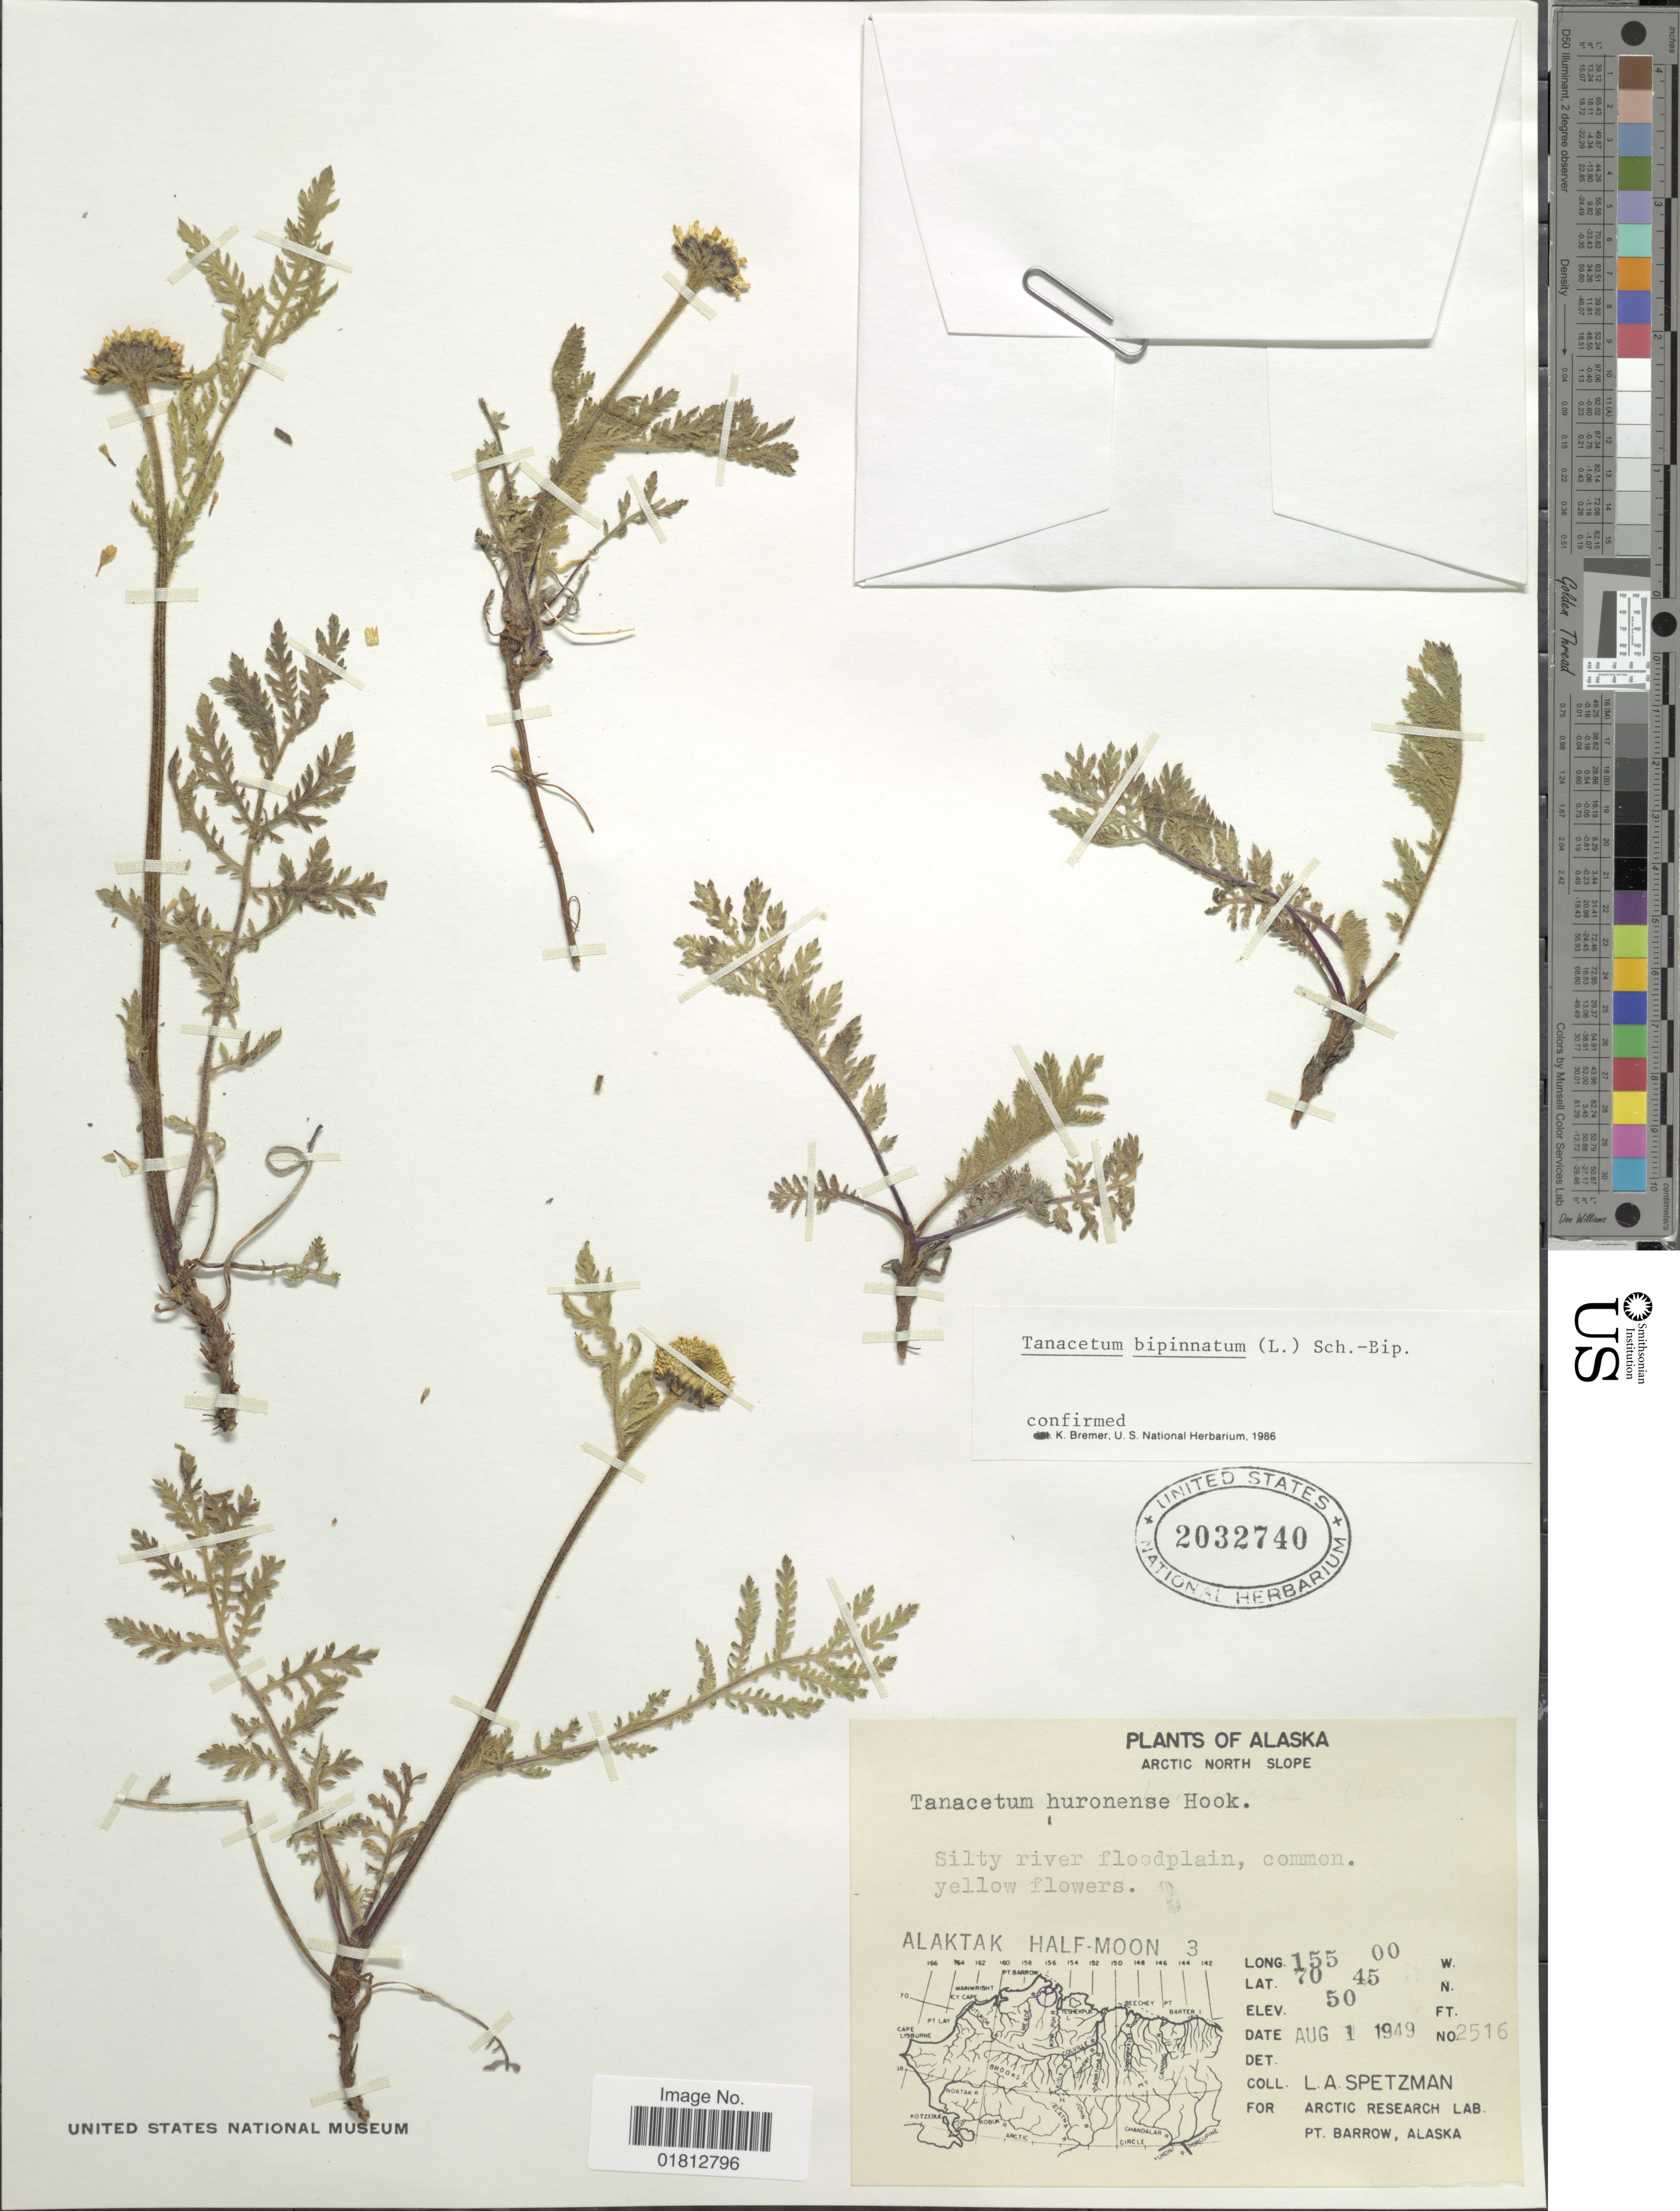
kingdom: Plantae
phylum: Tracheophyta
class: Magnoliopsida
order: Asterales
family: Asteraceae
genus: Tanacetum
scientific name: Tanacetum bipinnatum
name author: (L.) Sch. Bip.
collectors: L. Spetzman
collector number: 2516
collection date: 1949-08-01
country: United States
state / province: Alaska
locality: Arctic North Slope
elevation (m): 15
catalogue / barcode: US 2032740